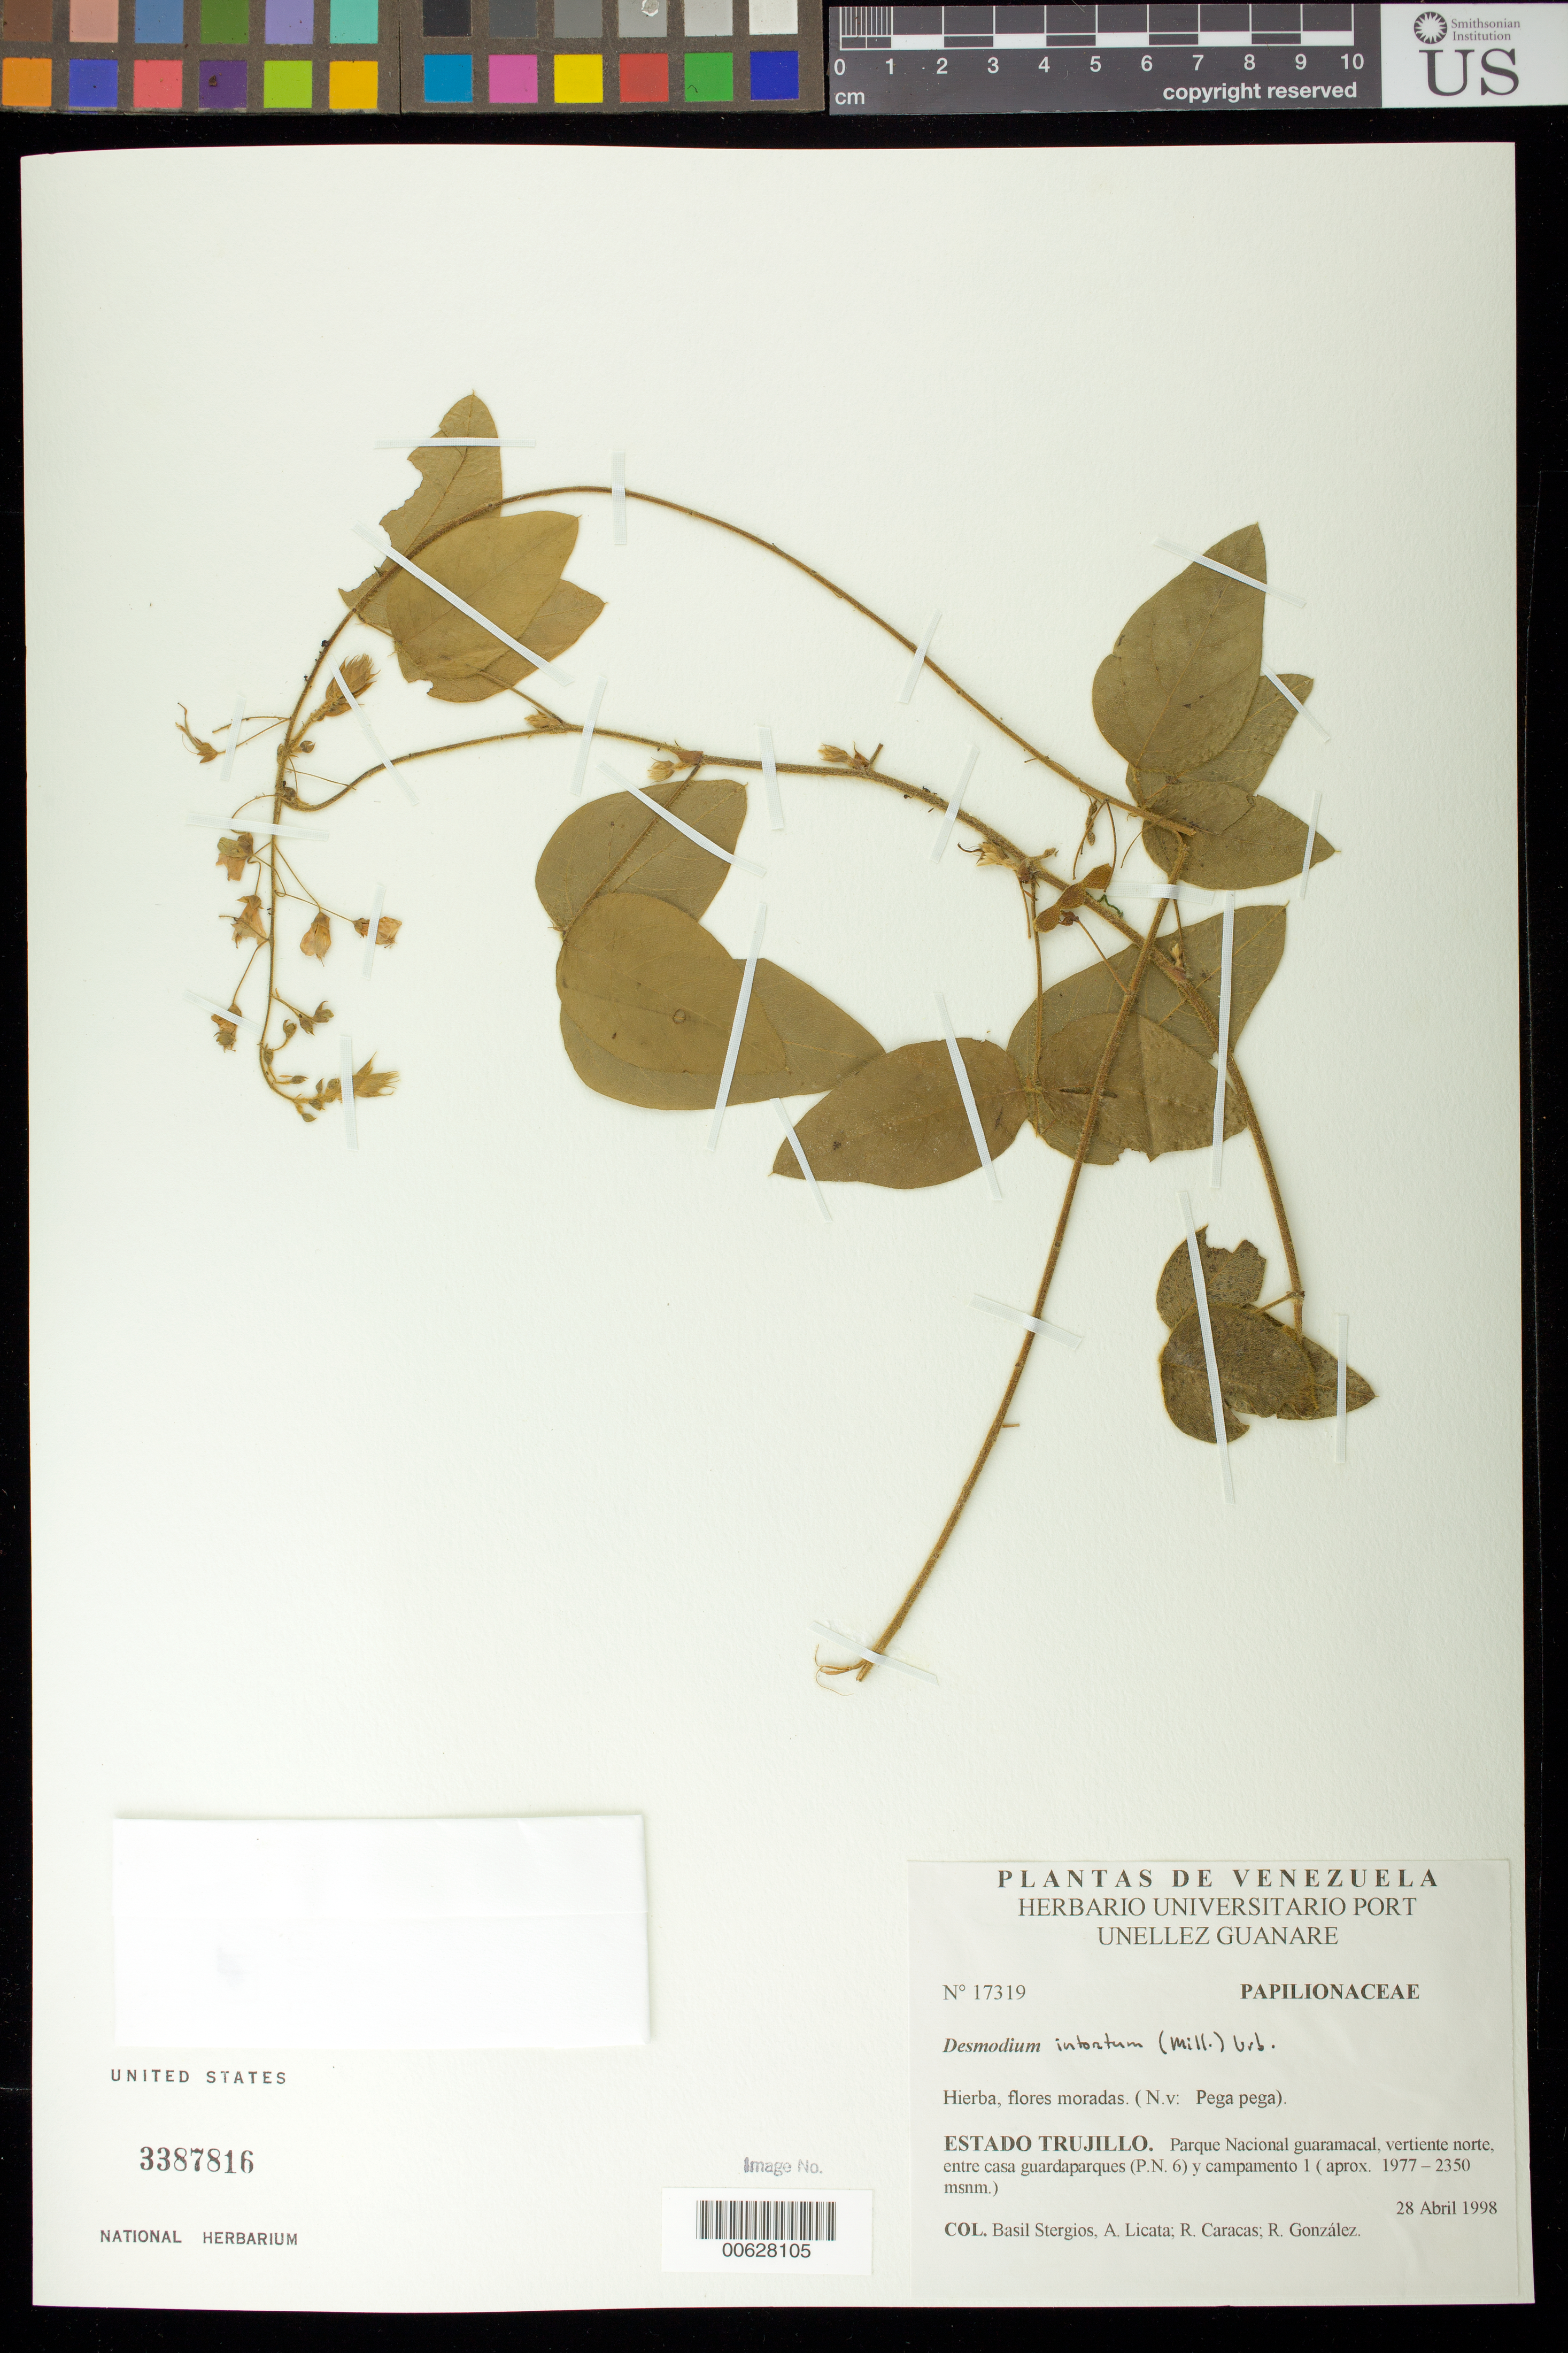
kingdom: Plantae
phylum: Tracheophyta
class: Magnoliopsida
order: Fabales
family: Fabaceae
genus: Desmodium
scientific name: Desmodium intortum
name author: (Mill.) Urb.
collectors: B. G. Stergios, A. Licata, R. Caracas & R. González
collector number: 17319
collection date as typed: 28 Apr 1998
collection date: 1998-04-28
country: Venezuela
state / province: Trujillo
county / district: Boconó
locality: Parque Nacional Guaramacal, vertiente N, entre casa guardaparques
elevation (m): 1977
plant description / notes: Common name: Pega pega; PORT, US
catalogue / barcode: US 3387816